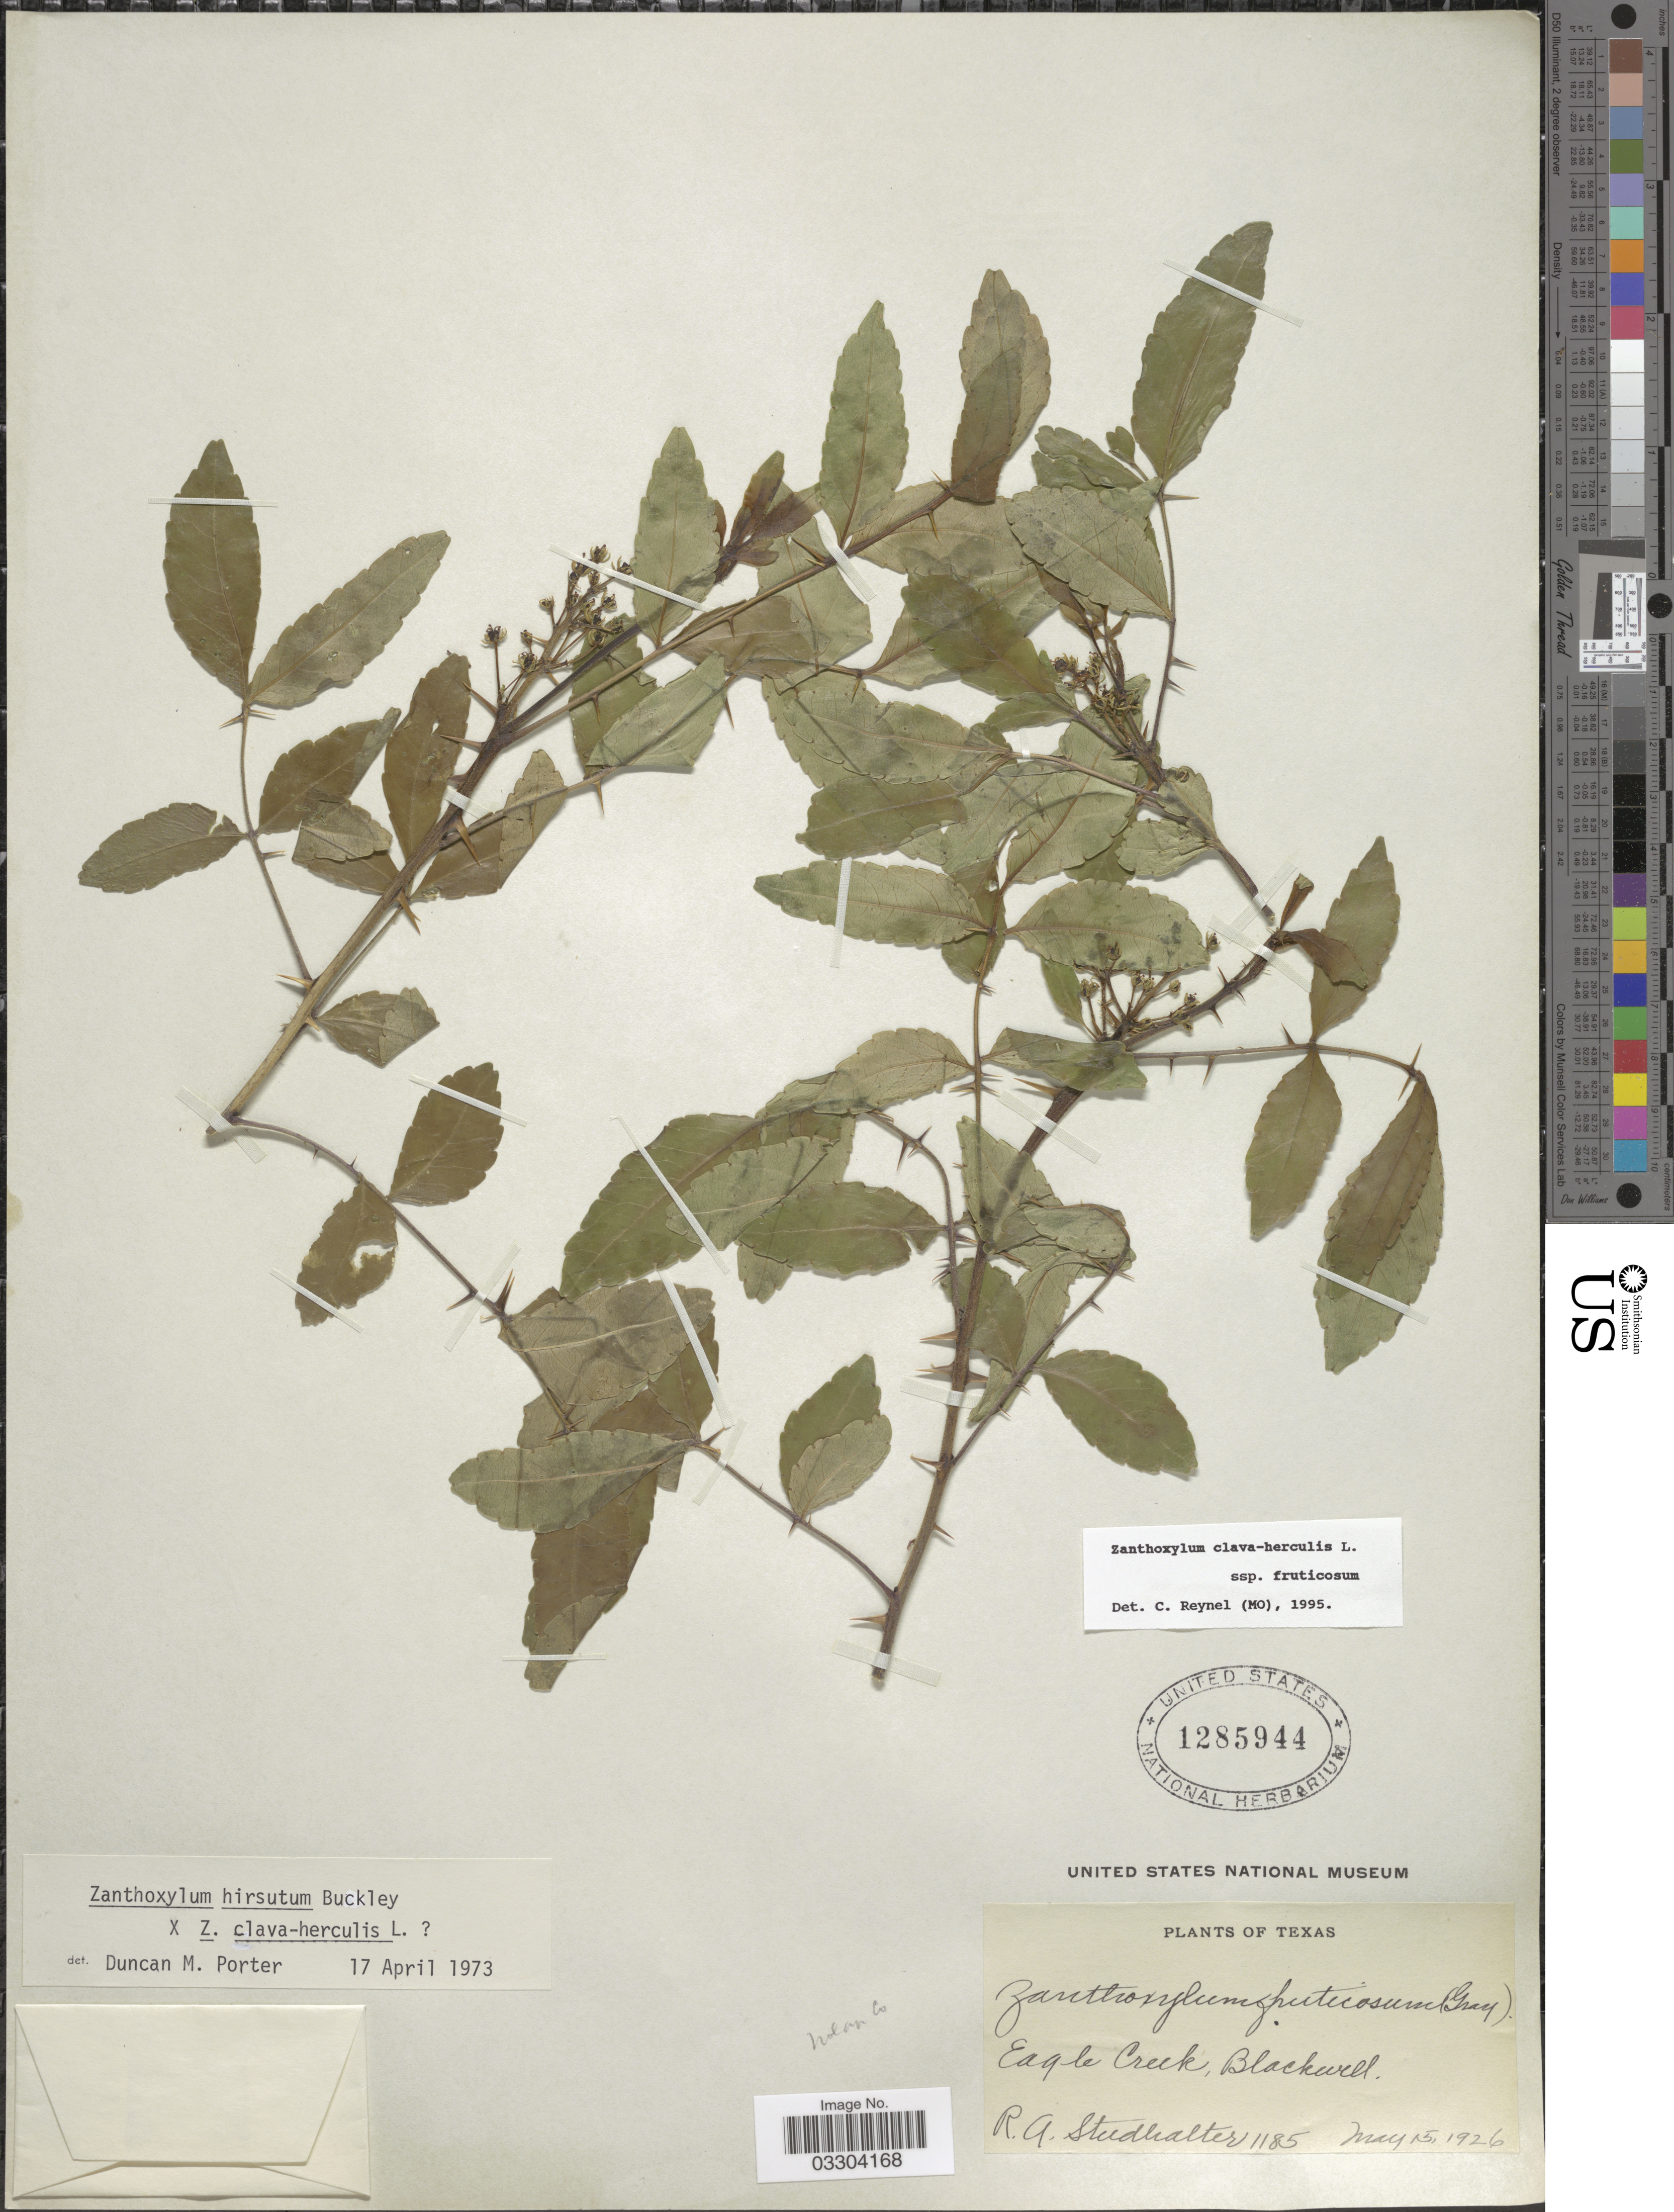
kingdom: Plantae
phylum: Tracheophyta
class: Magnoliopsida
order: Sapindales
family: Rutaceae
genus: Zanthoxylum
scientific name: Zanthoxylum clava-herculis subsp. fruticosum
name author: (A. Gray) Reynel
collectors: R. Studhalter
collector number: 1185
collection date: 1926-05-15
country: United States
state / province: Texas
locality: Eagle Creek, Blackwell, Nolan Co.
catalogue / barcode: US 1285944